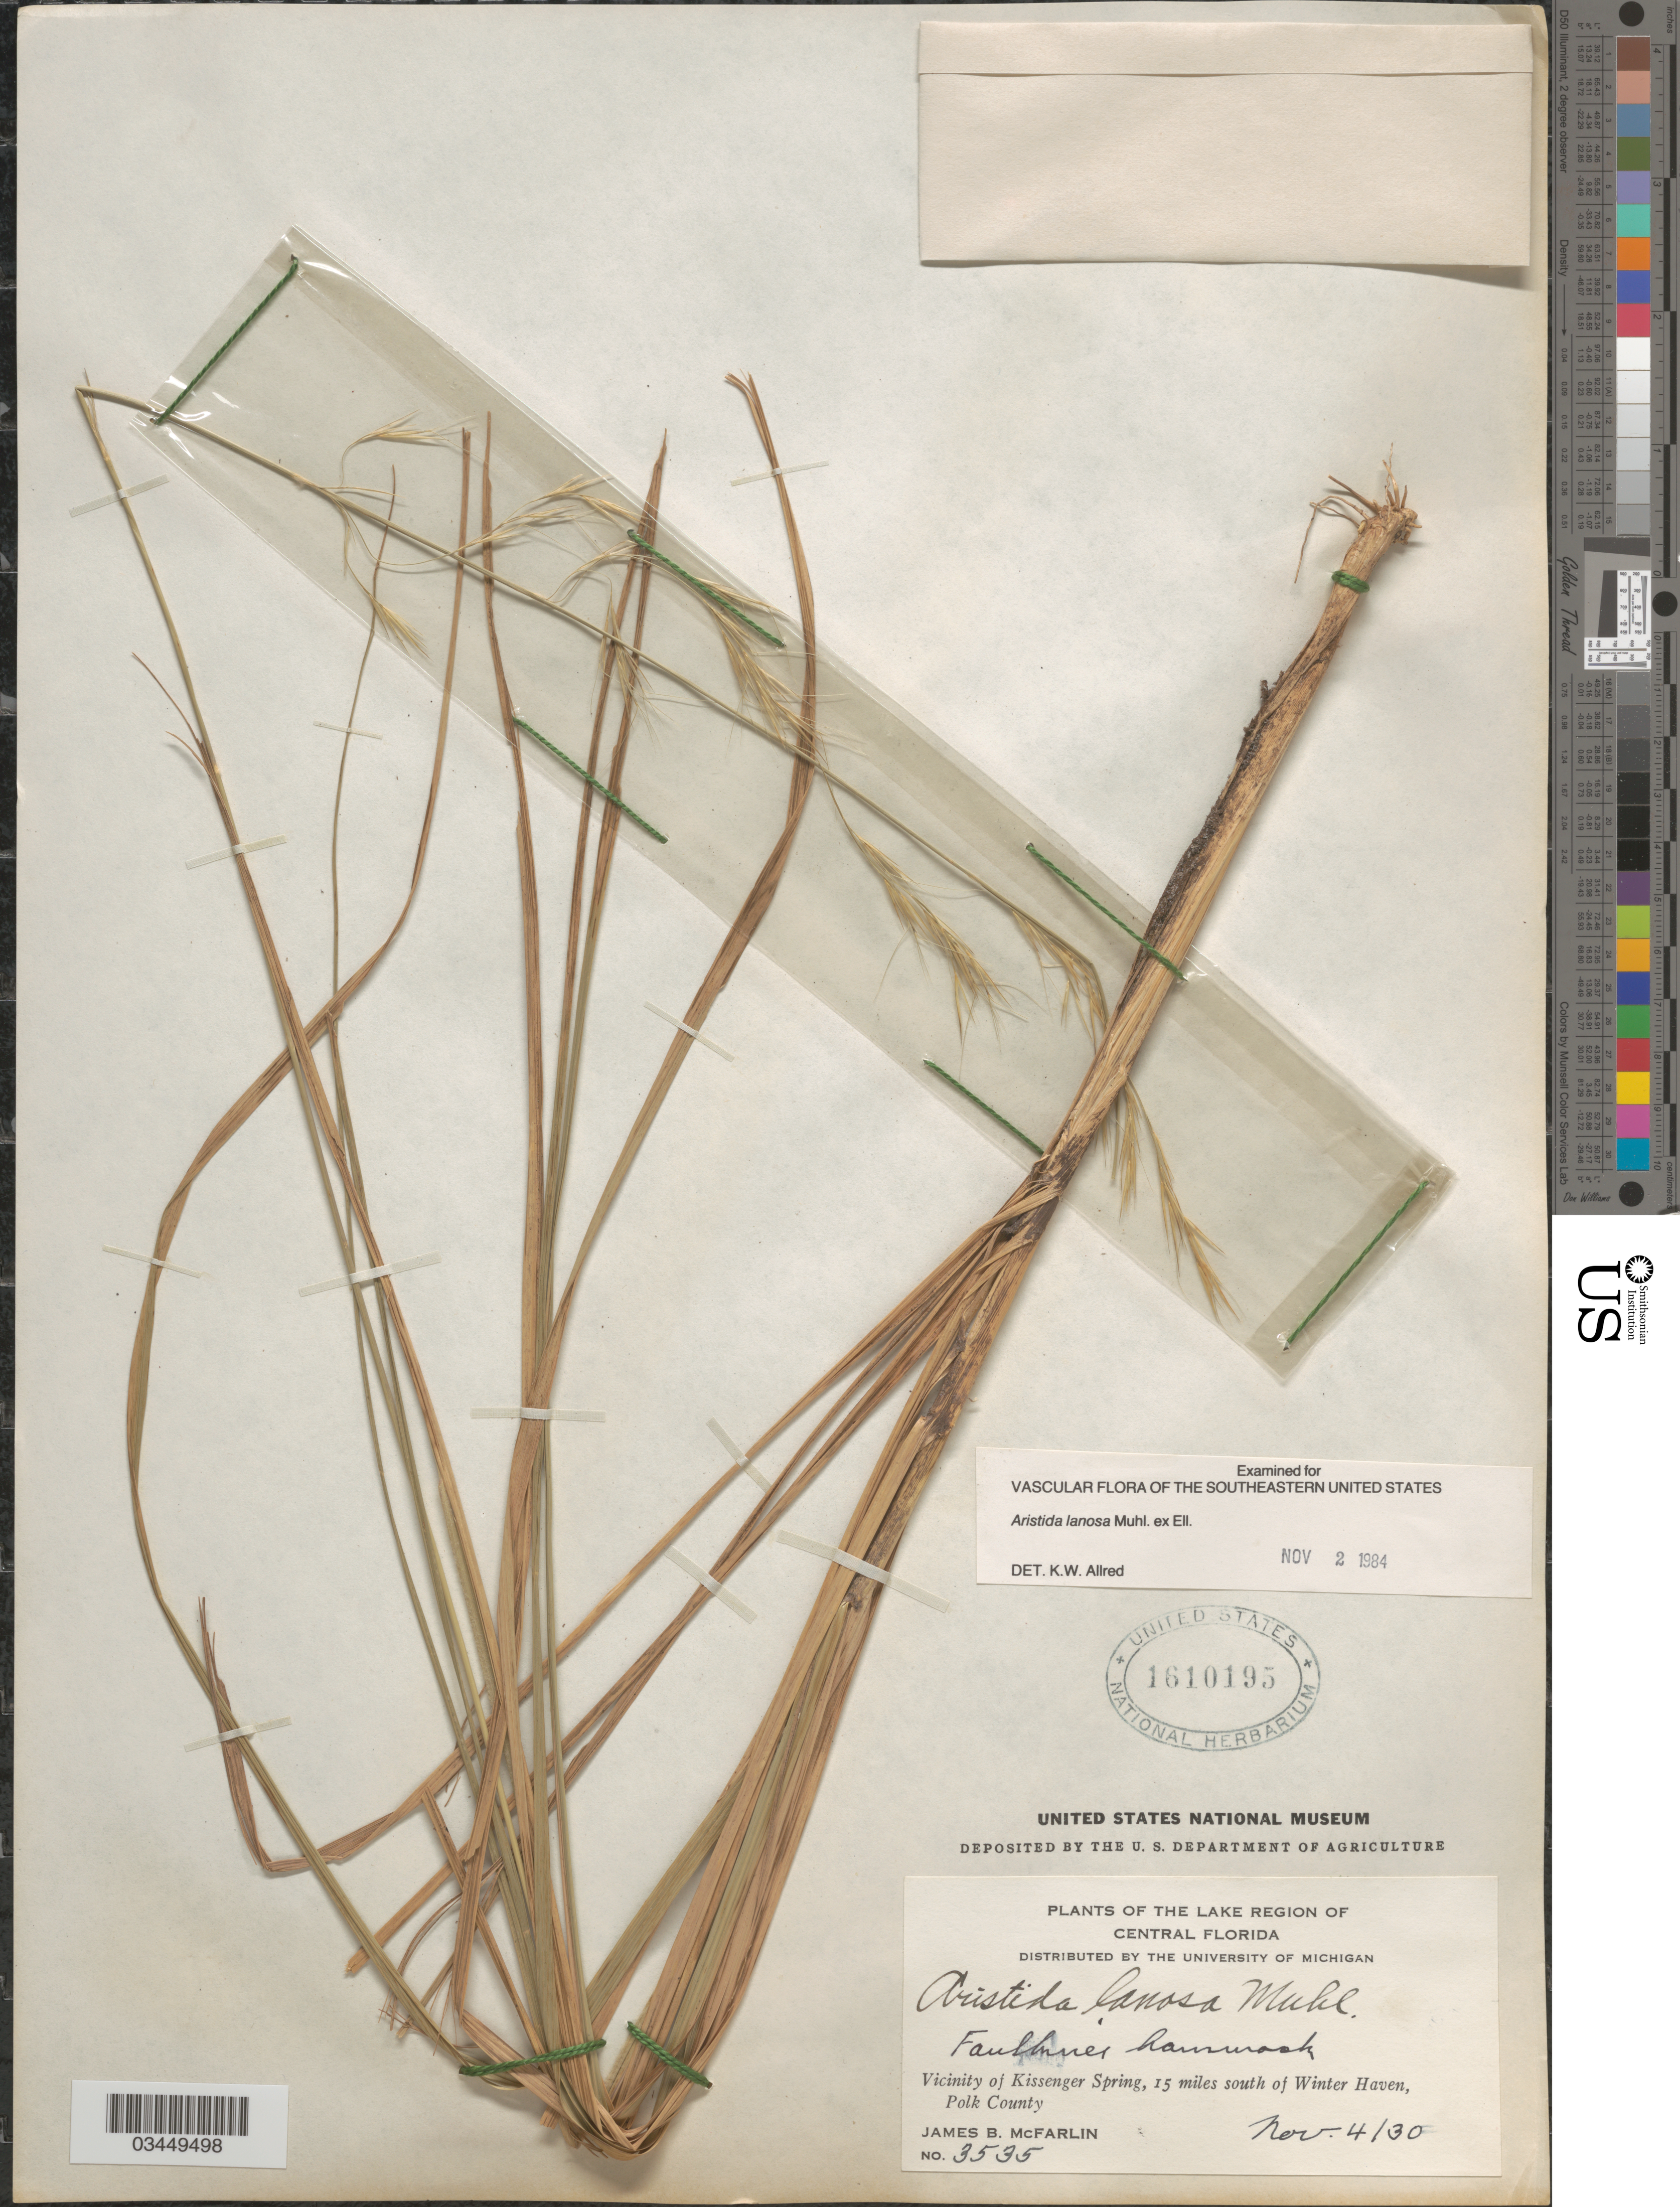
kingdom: Plantae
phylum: Tracheophyta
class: Liliopsida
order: Poales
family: Poaceae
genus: Aristida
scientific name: Aristida lanosa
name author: Muhl.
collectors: J. McFarlin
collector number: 3535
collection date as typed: Transcribed d/m/y: 4/11/30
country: United States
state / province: Florida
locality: The Lake Region of Central Florida. Faulkner hammock. Vicinity of Kissenger Spring, 15 miles south of Winter Haven, Polk County.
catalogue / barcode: US 1610195